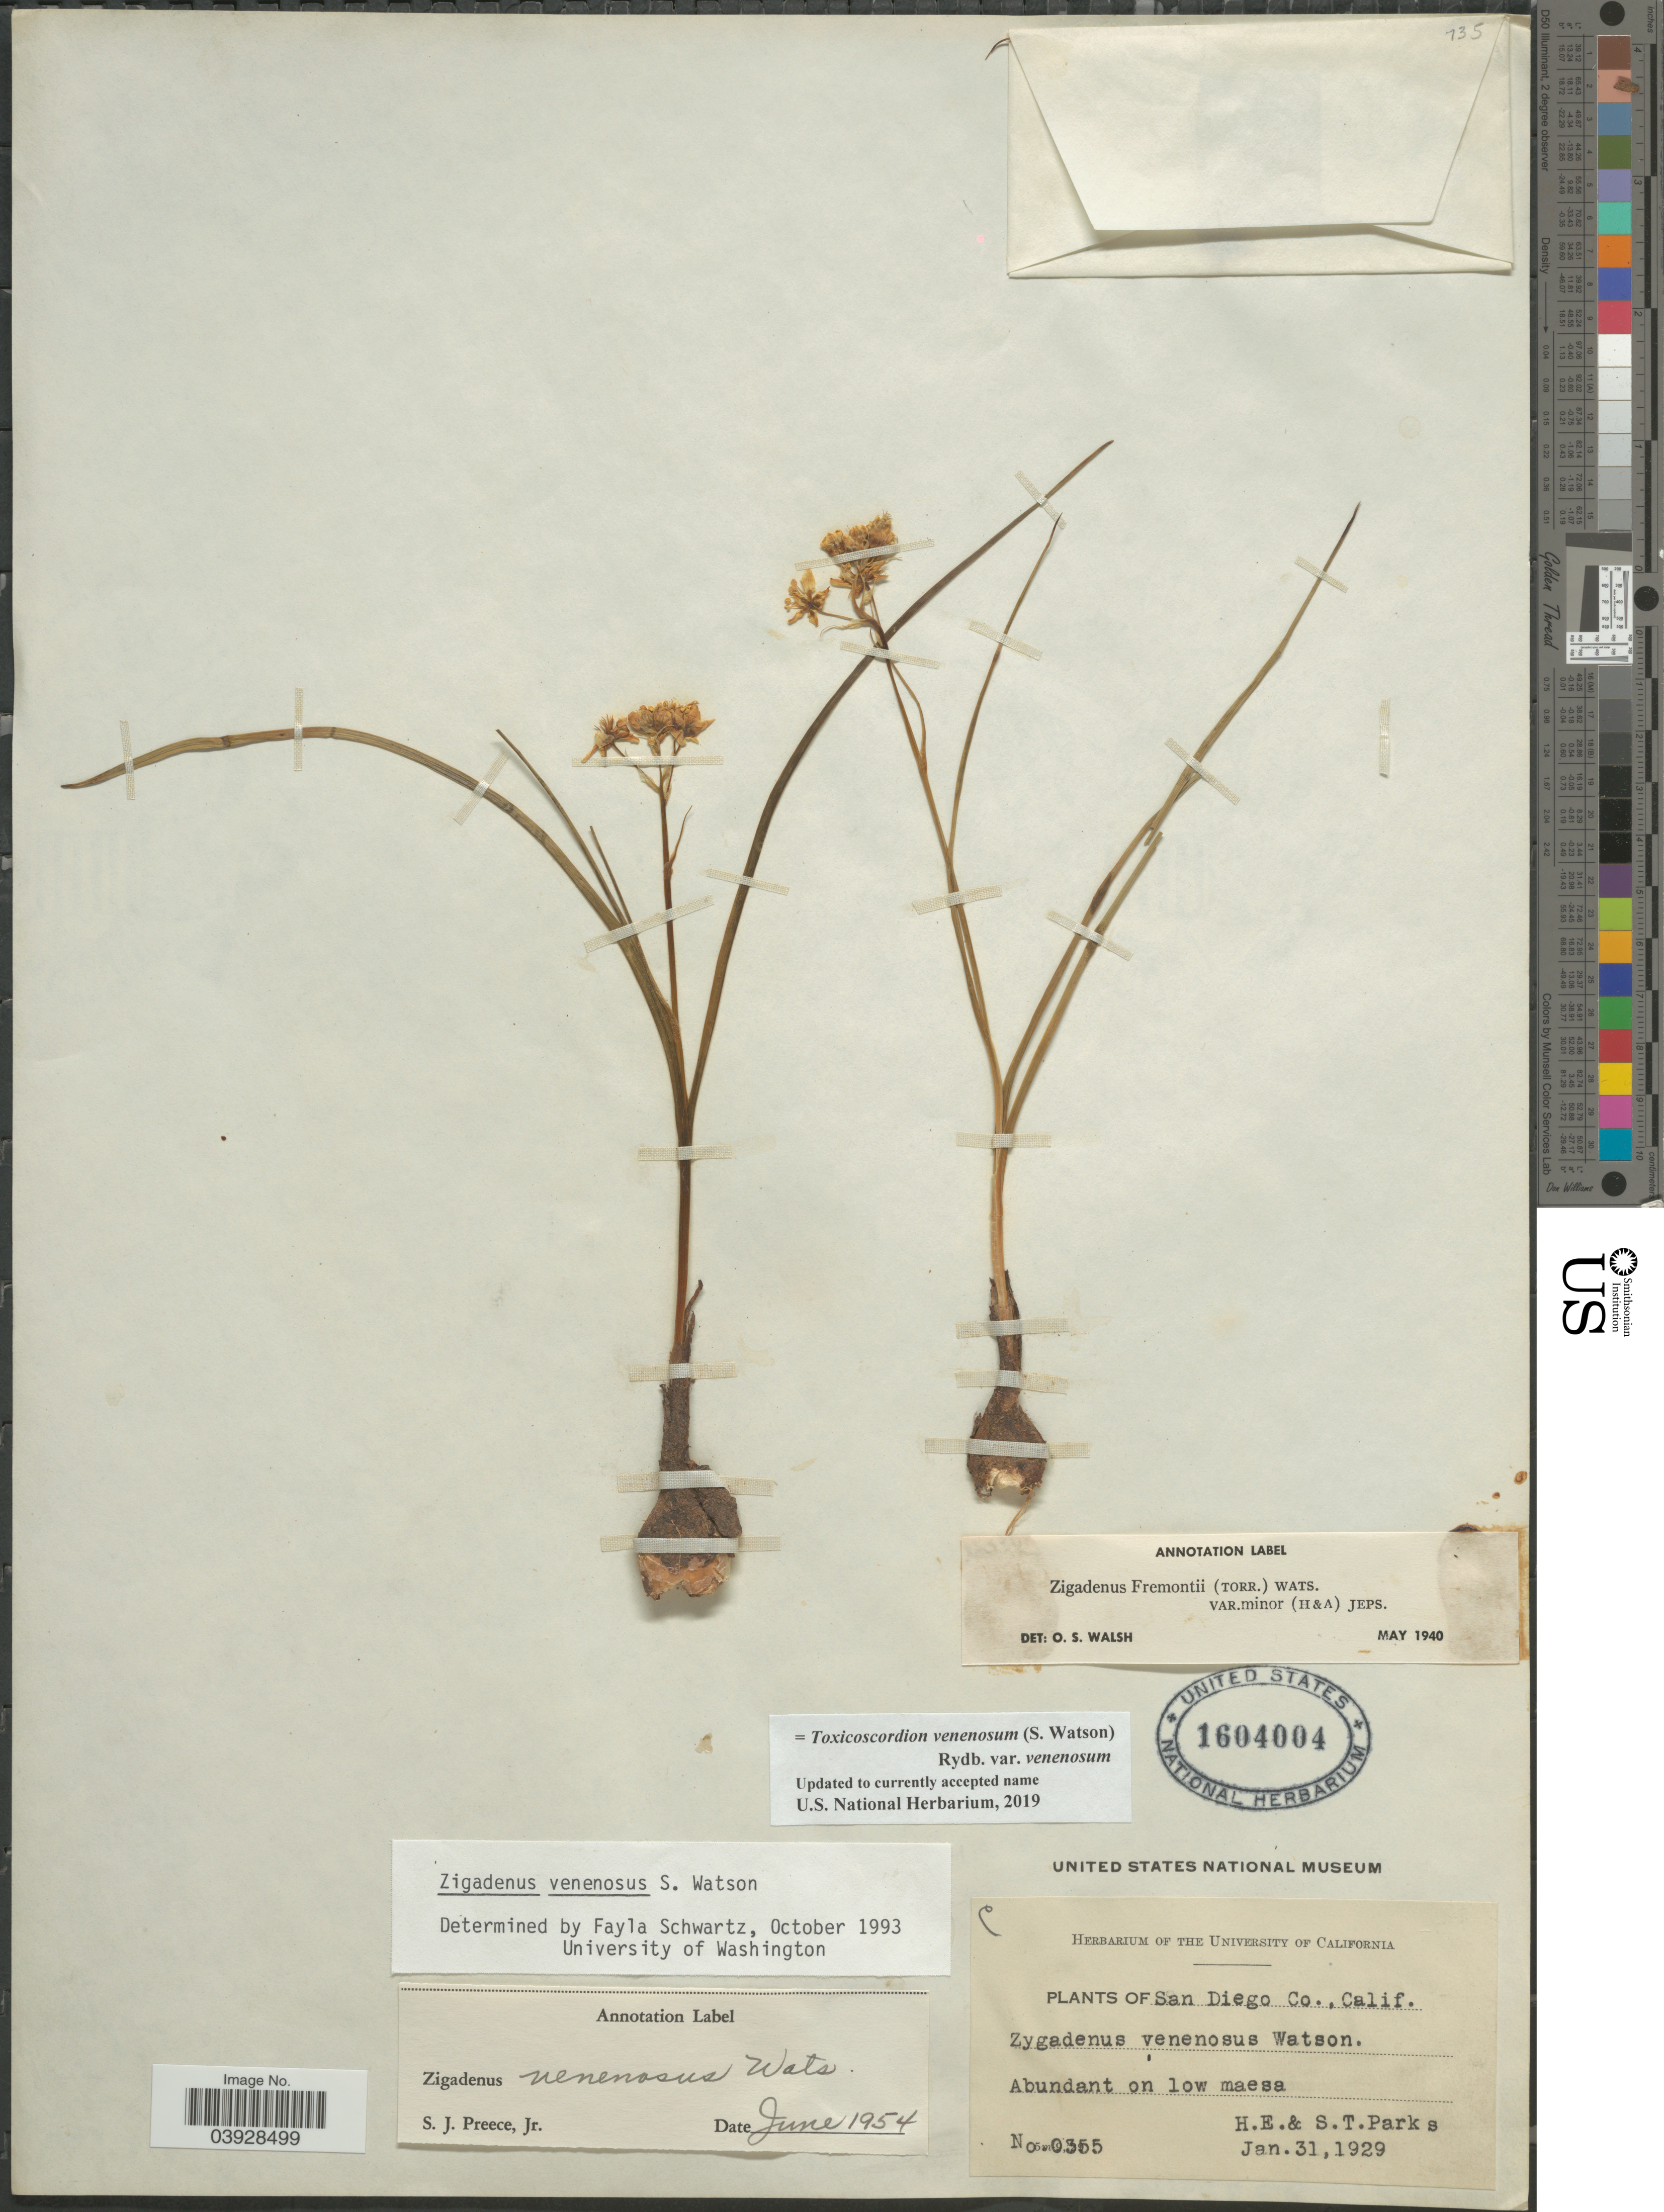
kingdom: Plantae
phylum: Tracheophyta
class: Liliopsida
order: Liliales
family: Melanthiaceae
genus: Toxicoscordion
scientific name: Toxicoscordion venenosum var. gramineum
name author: (Rydb.) Brasher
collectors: H. E. Parks & S. Parks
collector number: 0355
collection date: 1929-01-31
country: United States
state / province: California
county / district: San Diego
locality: San Diego Co.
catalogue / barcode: US 1604004